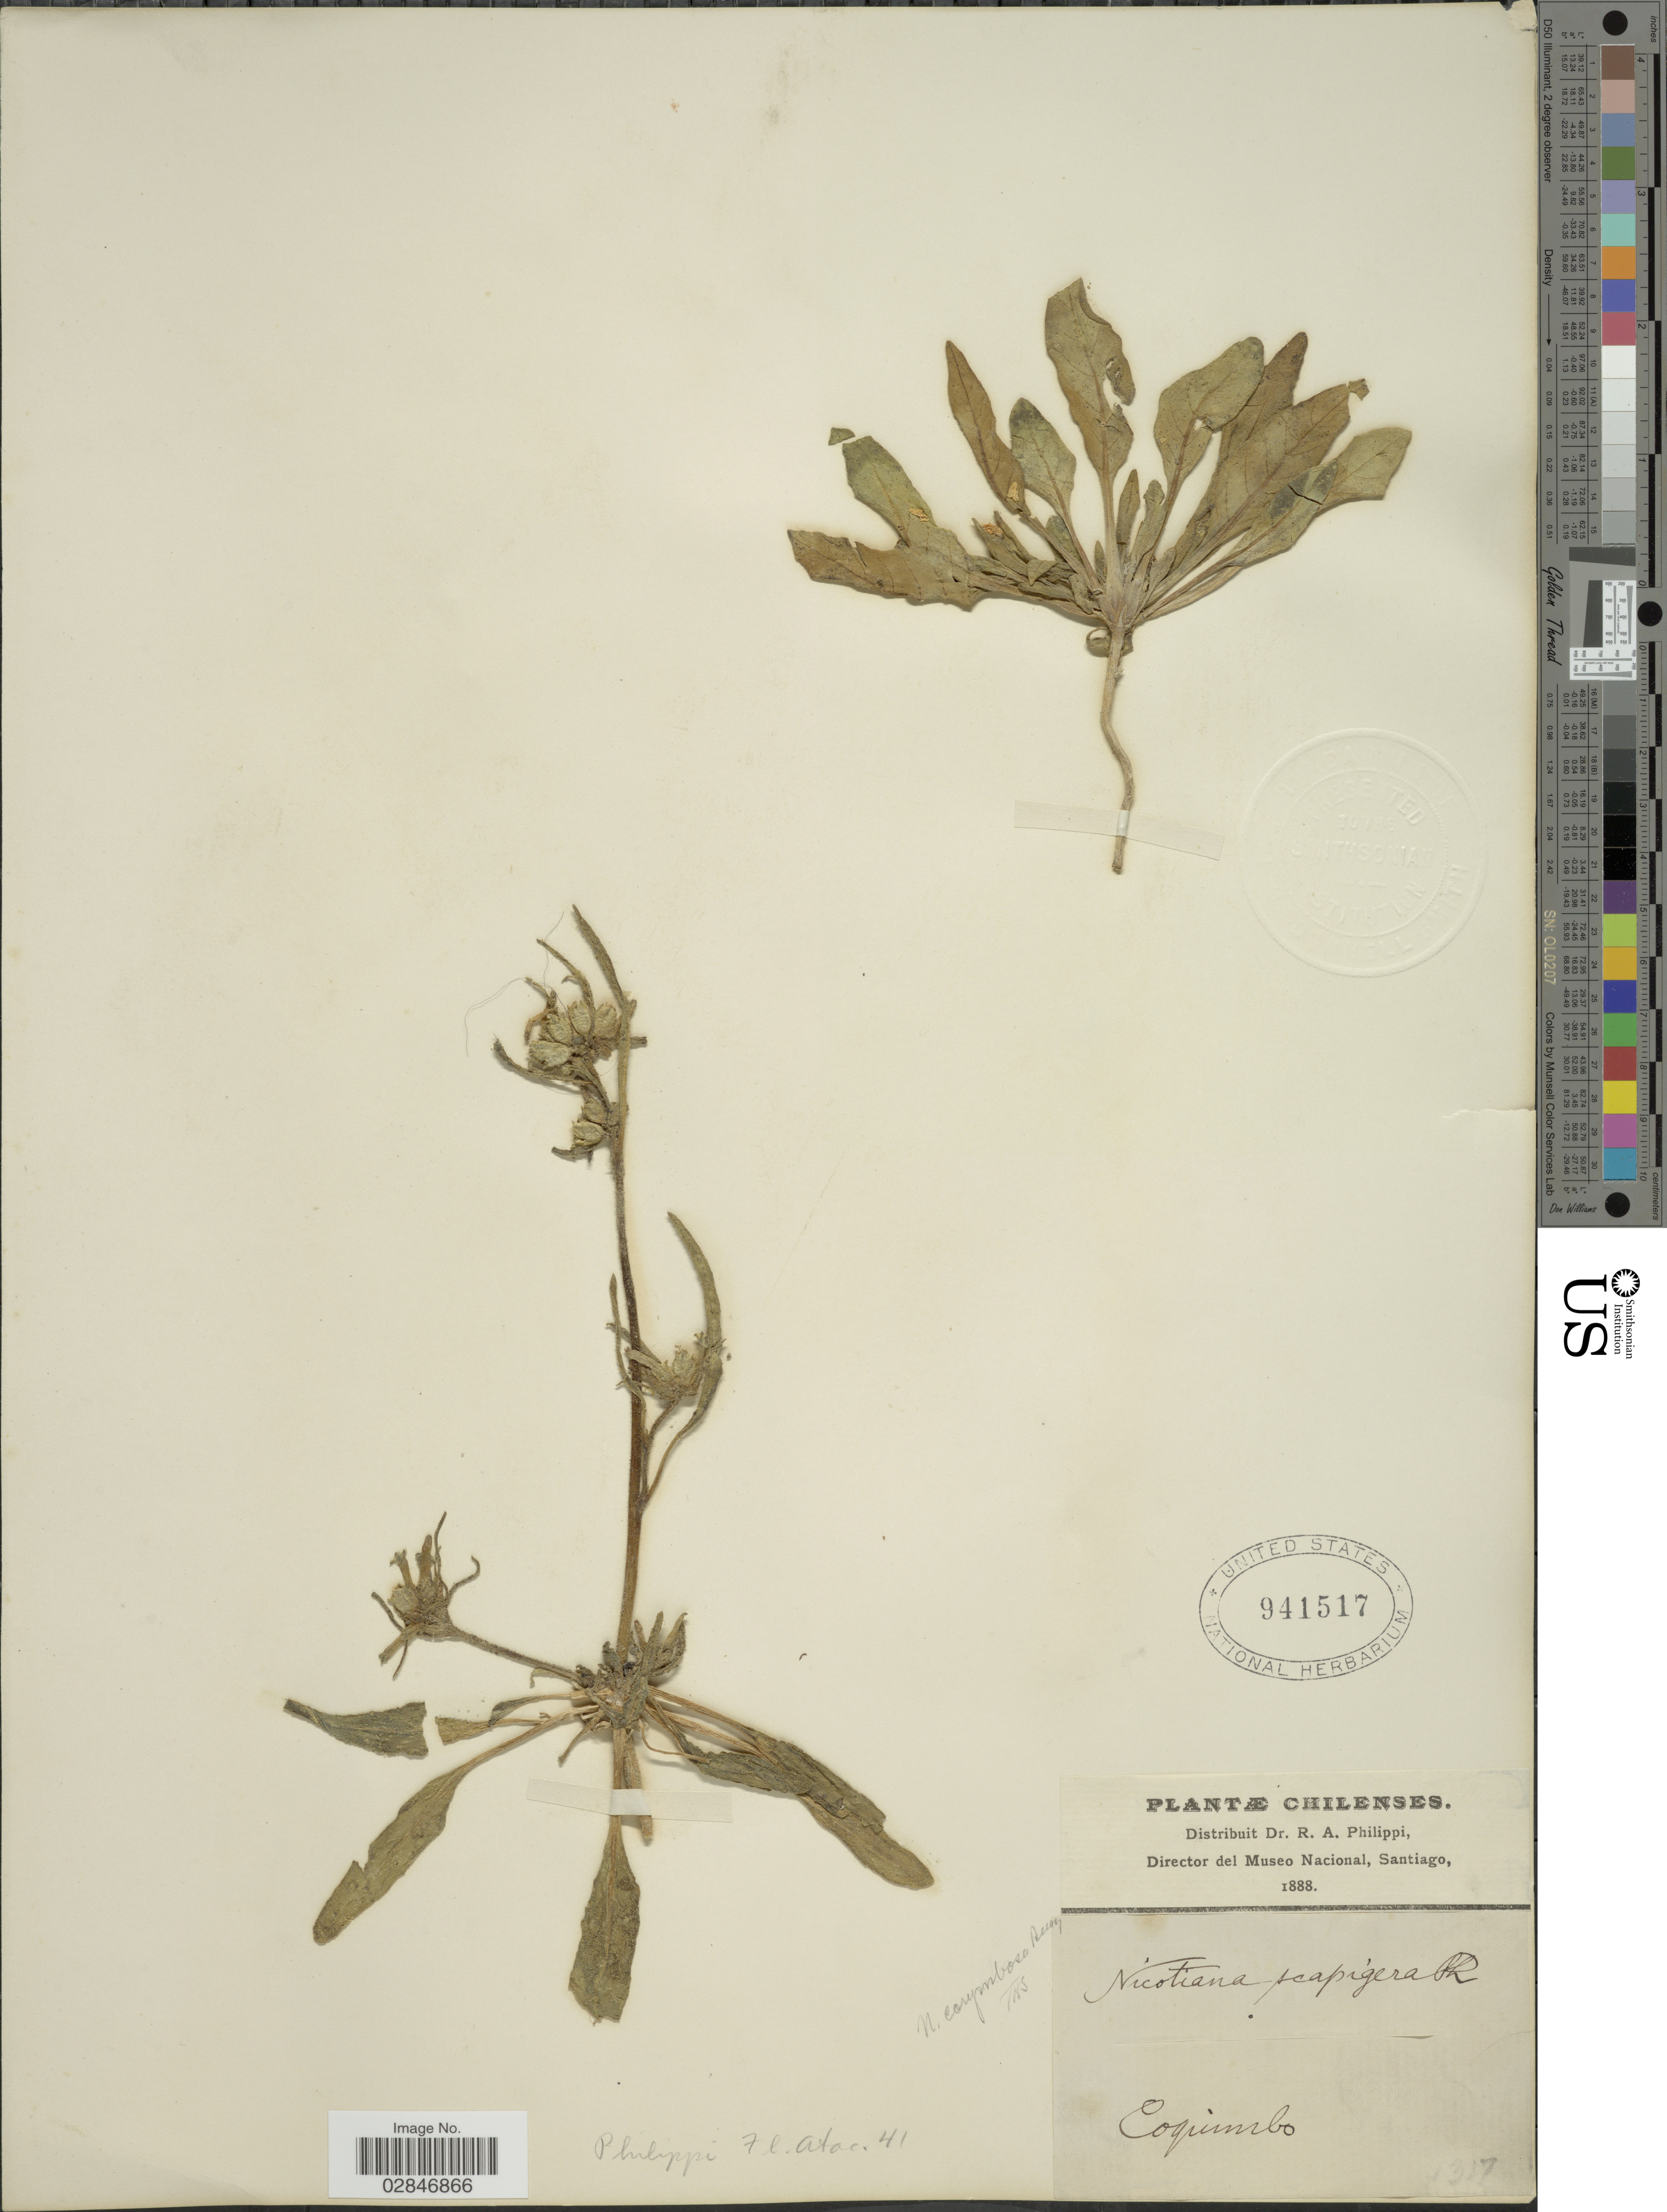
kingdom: Plantae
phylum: Tracheophyta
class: Magnoliopsida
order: Solanales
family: Solanaceae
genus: Nicotiana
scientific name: Nicotiana corymbosa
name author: J. Rémy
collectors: -. Philippi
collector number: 1317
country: Chile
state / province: Coquimbo (IV)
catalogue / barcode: US 941517